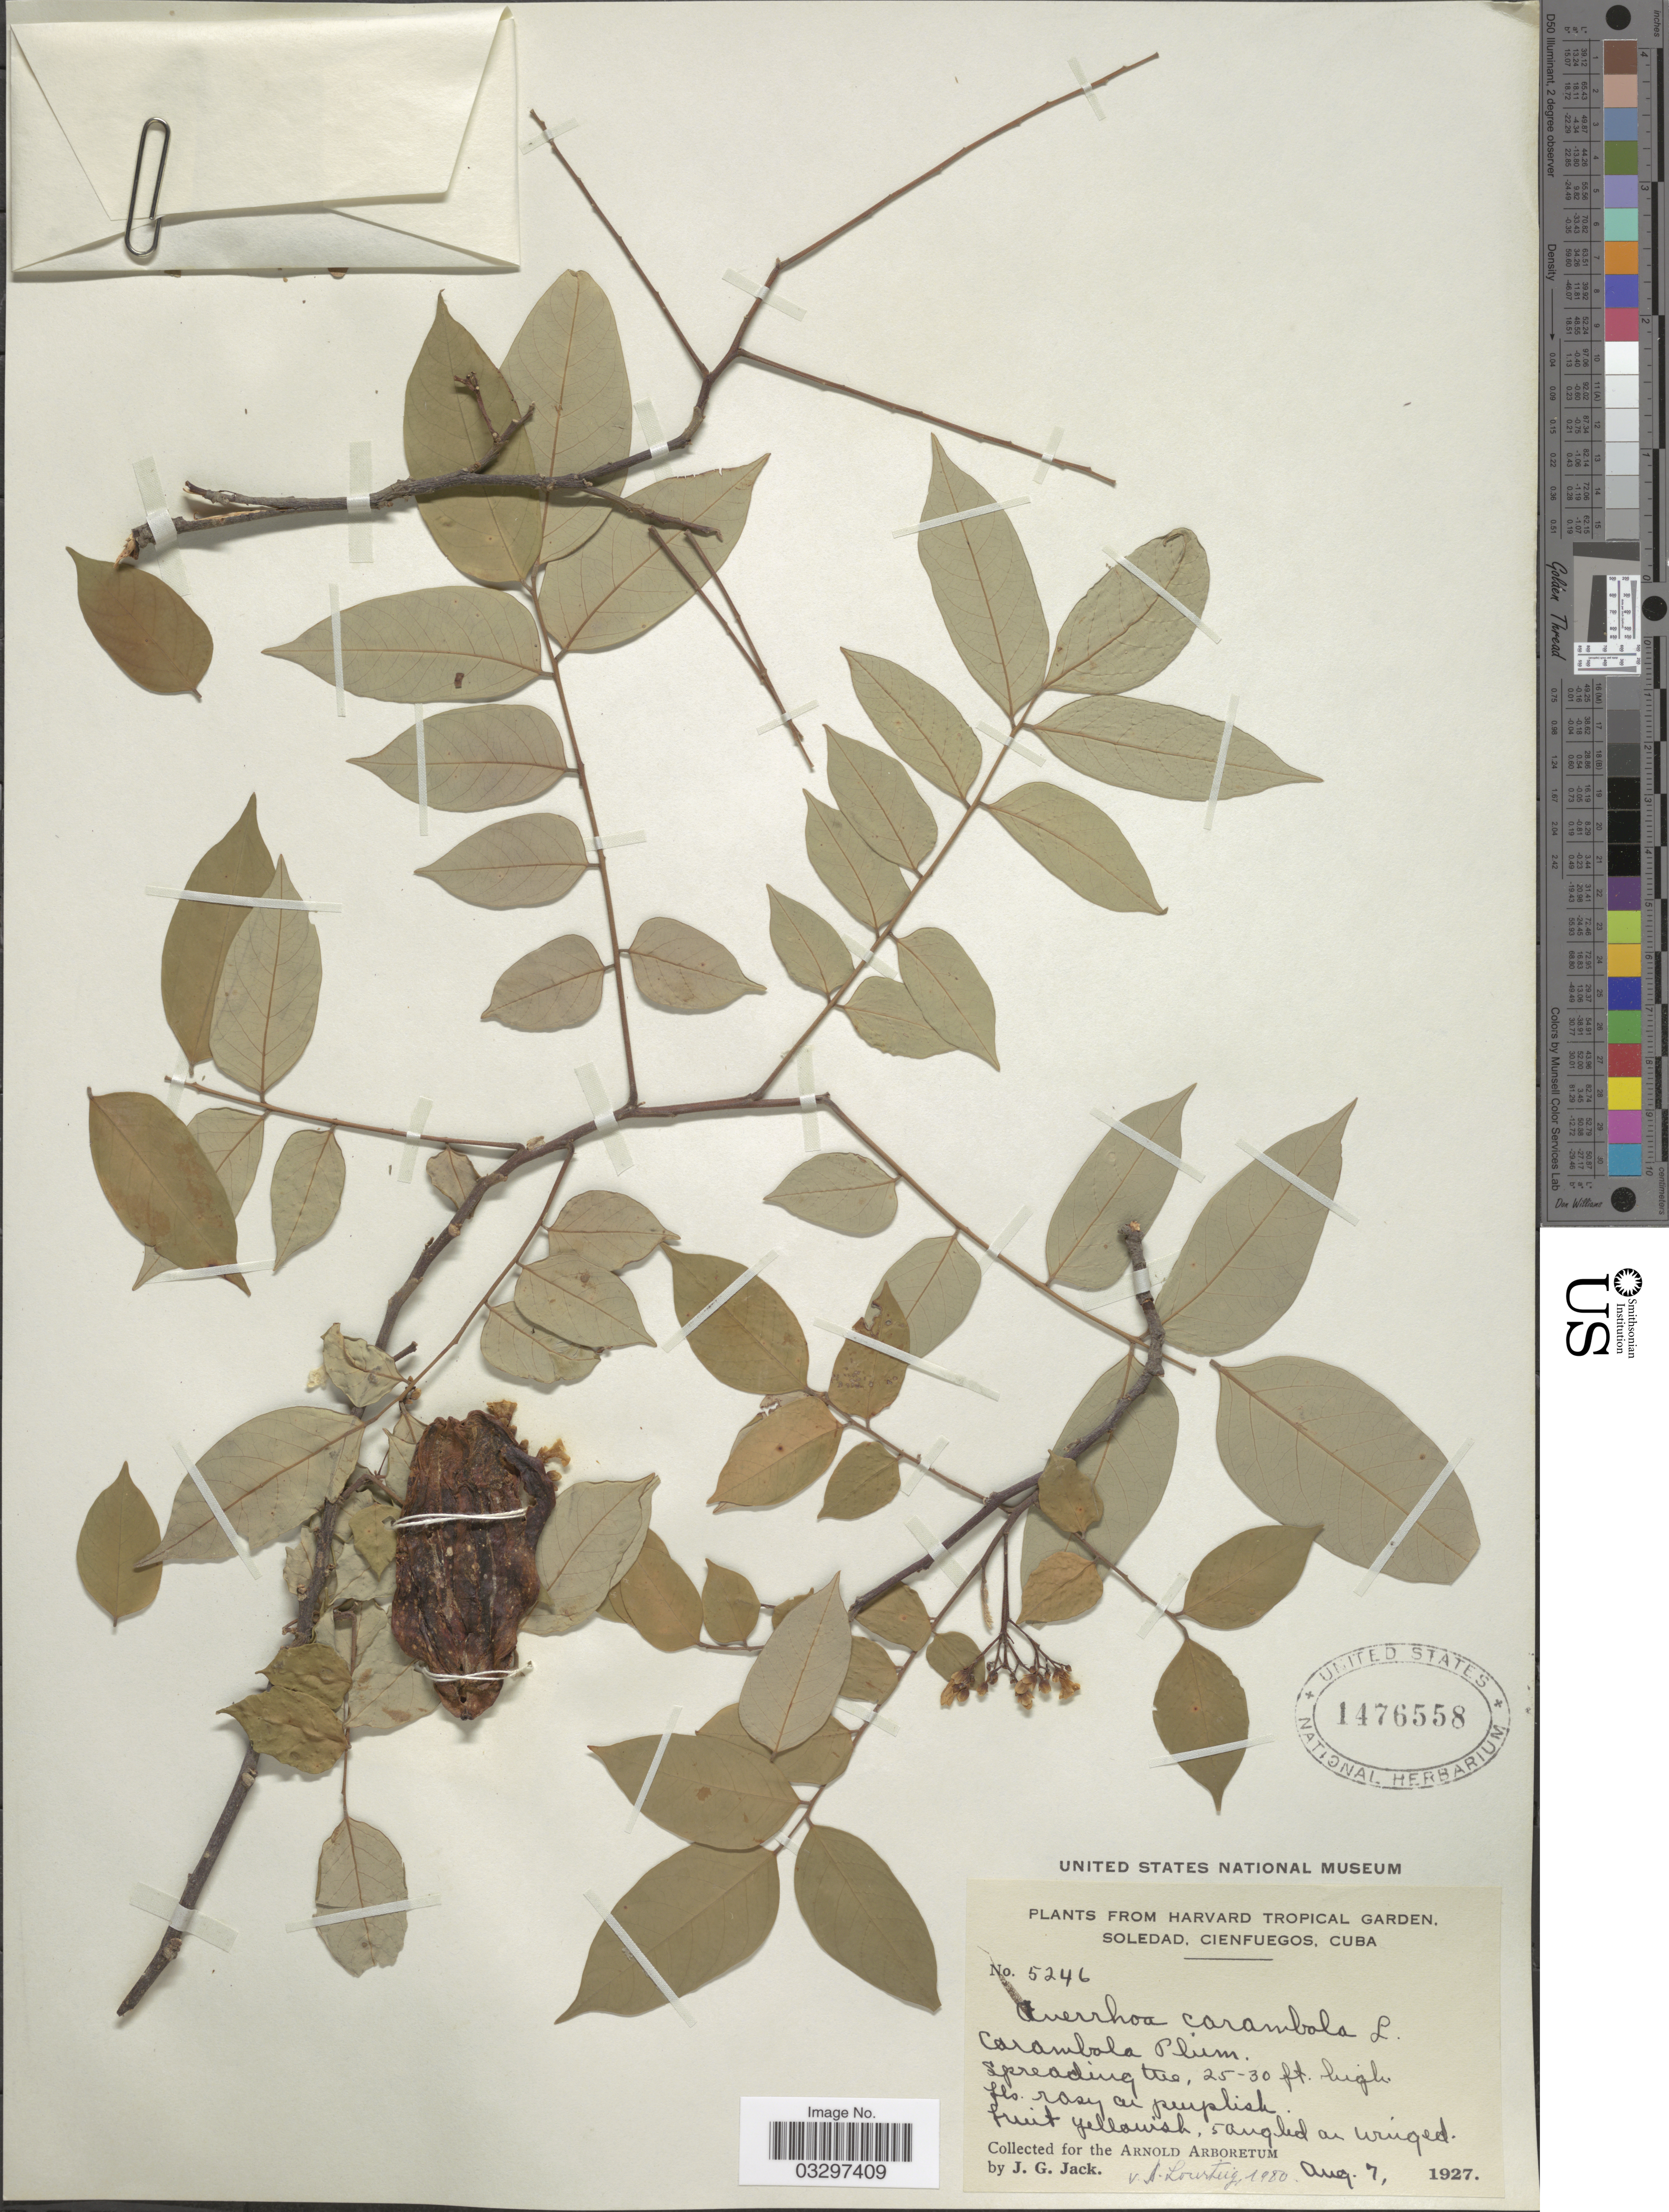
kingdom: Plantae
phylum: Tracheophyta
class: Magnoliopsida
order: Oxalidales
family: Oxalidaceae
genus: Averrhoa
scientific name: Averrhoa carambola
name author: L.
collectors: J. G. Jack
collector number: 5246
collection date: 1927-08-07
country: Cuba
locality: Harvard Tropical Garden. Soledad, Cienfuegos.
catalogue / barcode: US 1476558